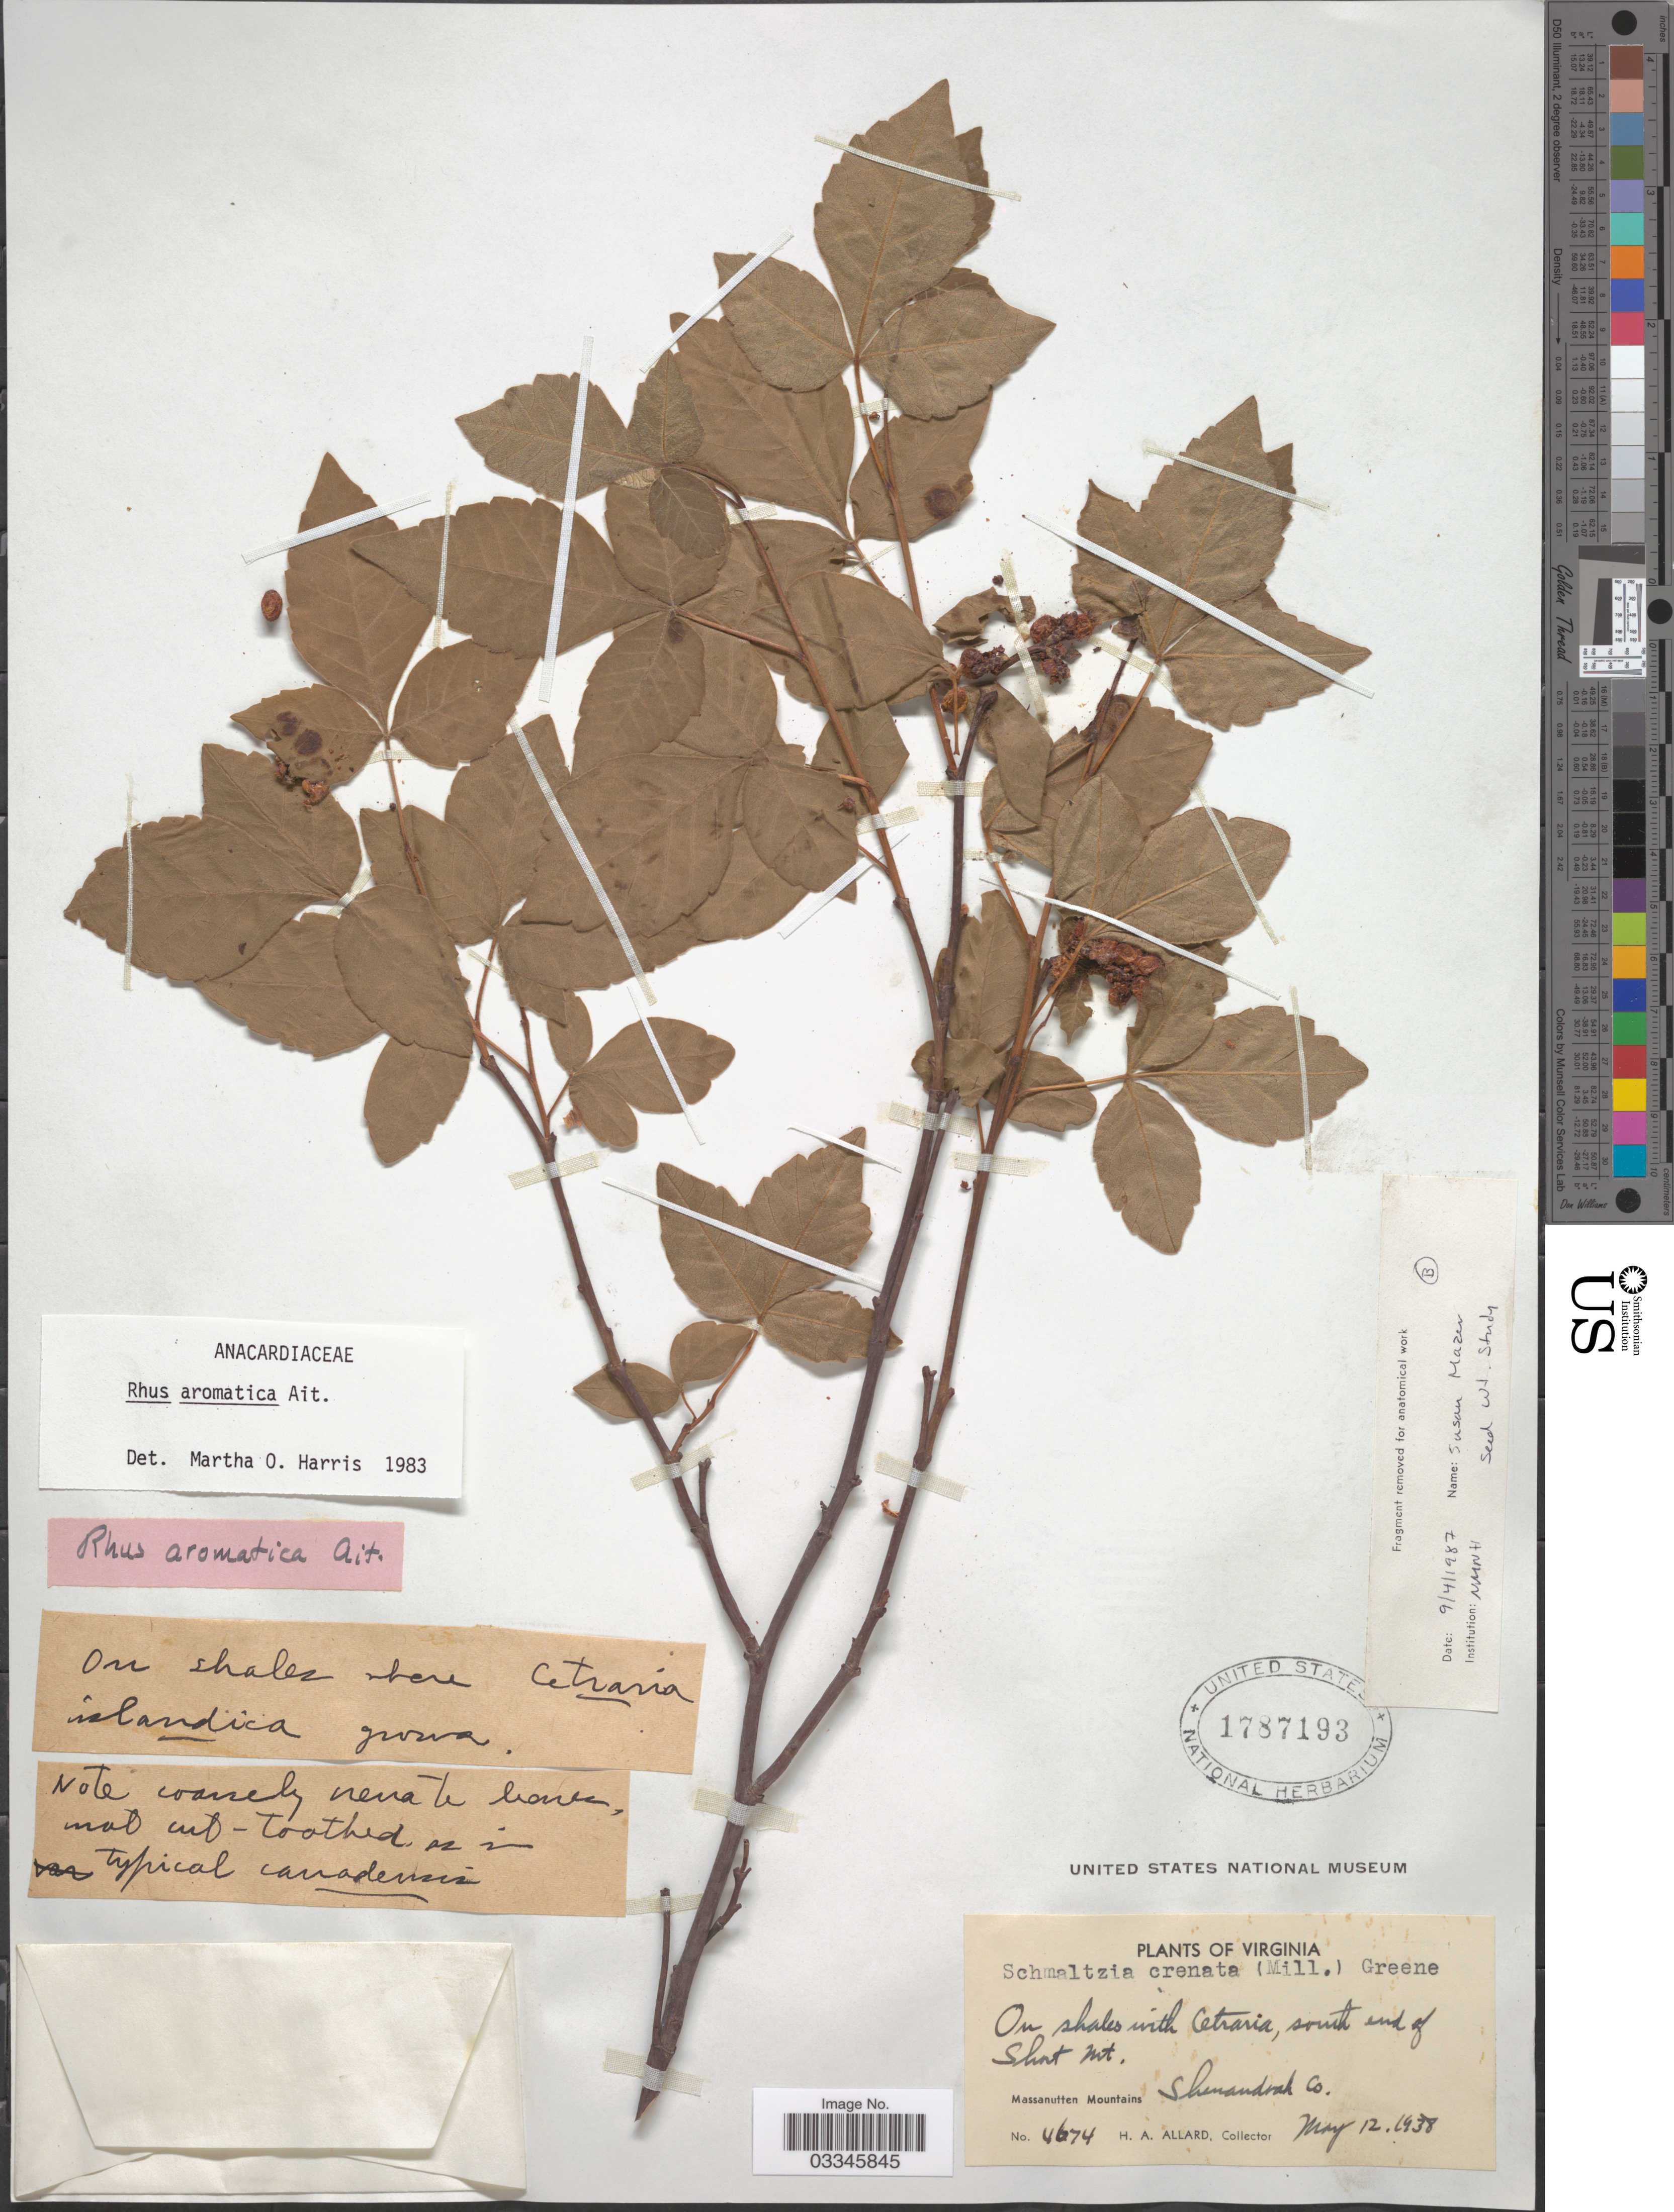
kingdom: Plantae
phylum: Tracheophyta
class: Magnoliopsida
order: Sapindales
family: Anacardiaceae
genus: Rhus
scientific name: Rhus crenata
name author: Thunb.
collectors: H. A. Allard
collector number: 4674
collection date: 1938-05-12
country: United States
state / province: Virginia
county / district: Shenandoah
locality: South end of Short Mt. Massanutten Mountains. Shenandoah Co.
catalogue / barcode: US 1787193